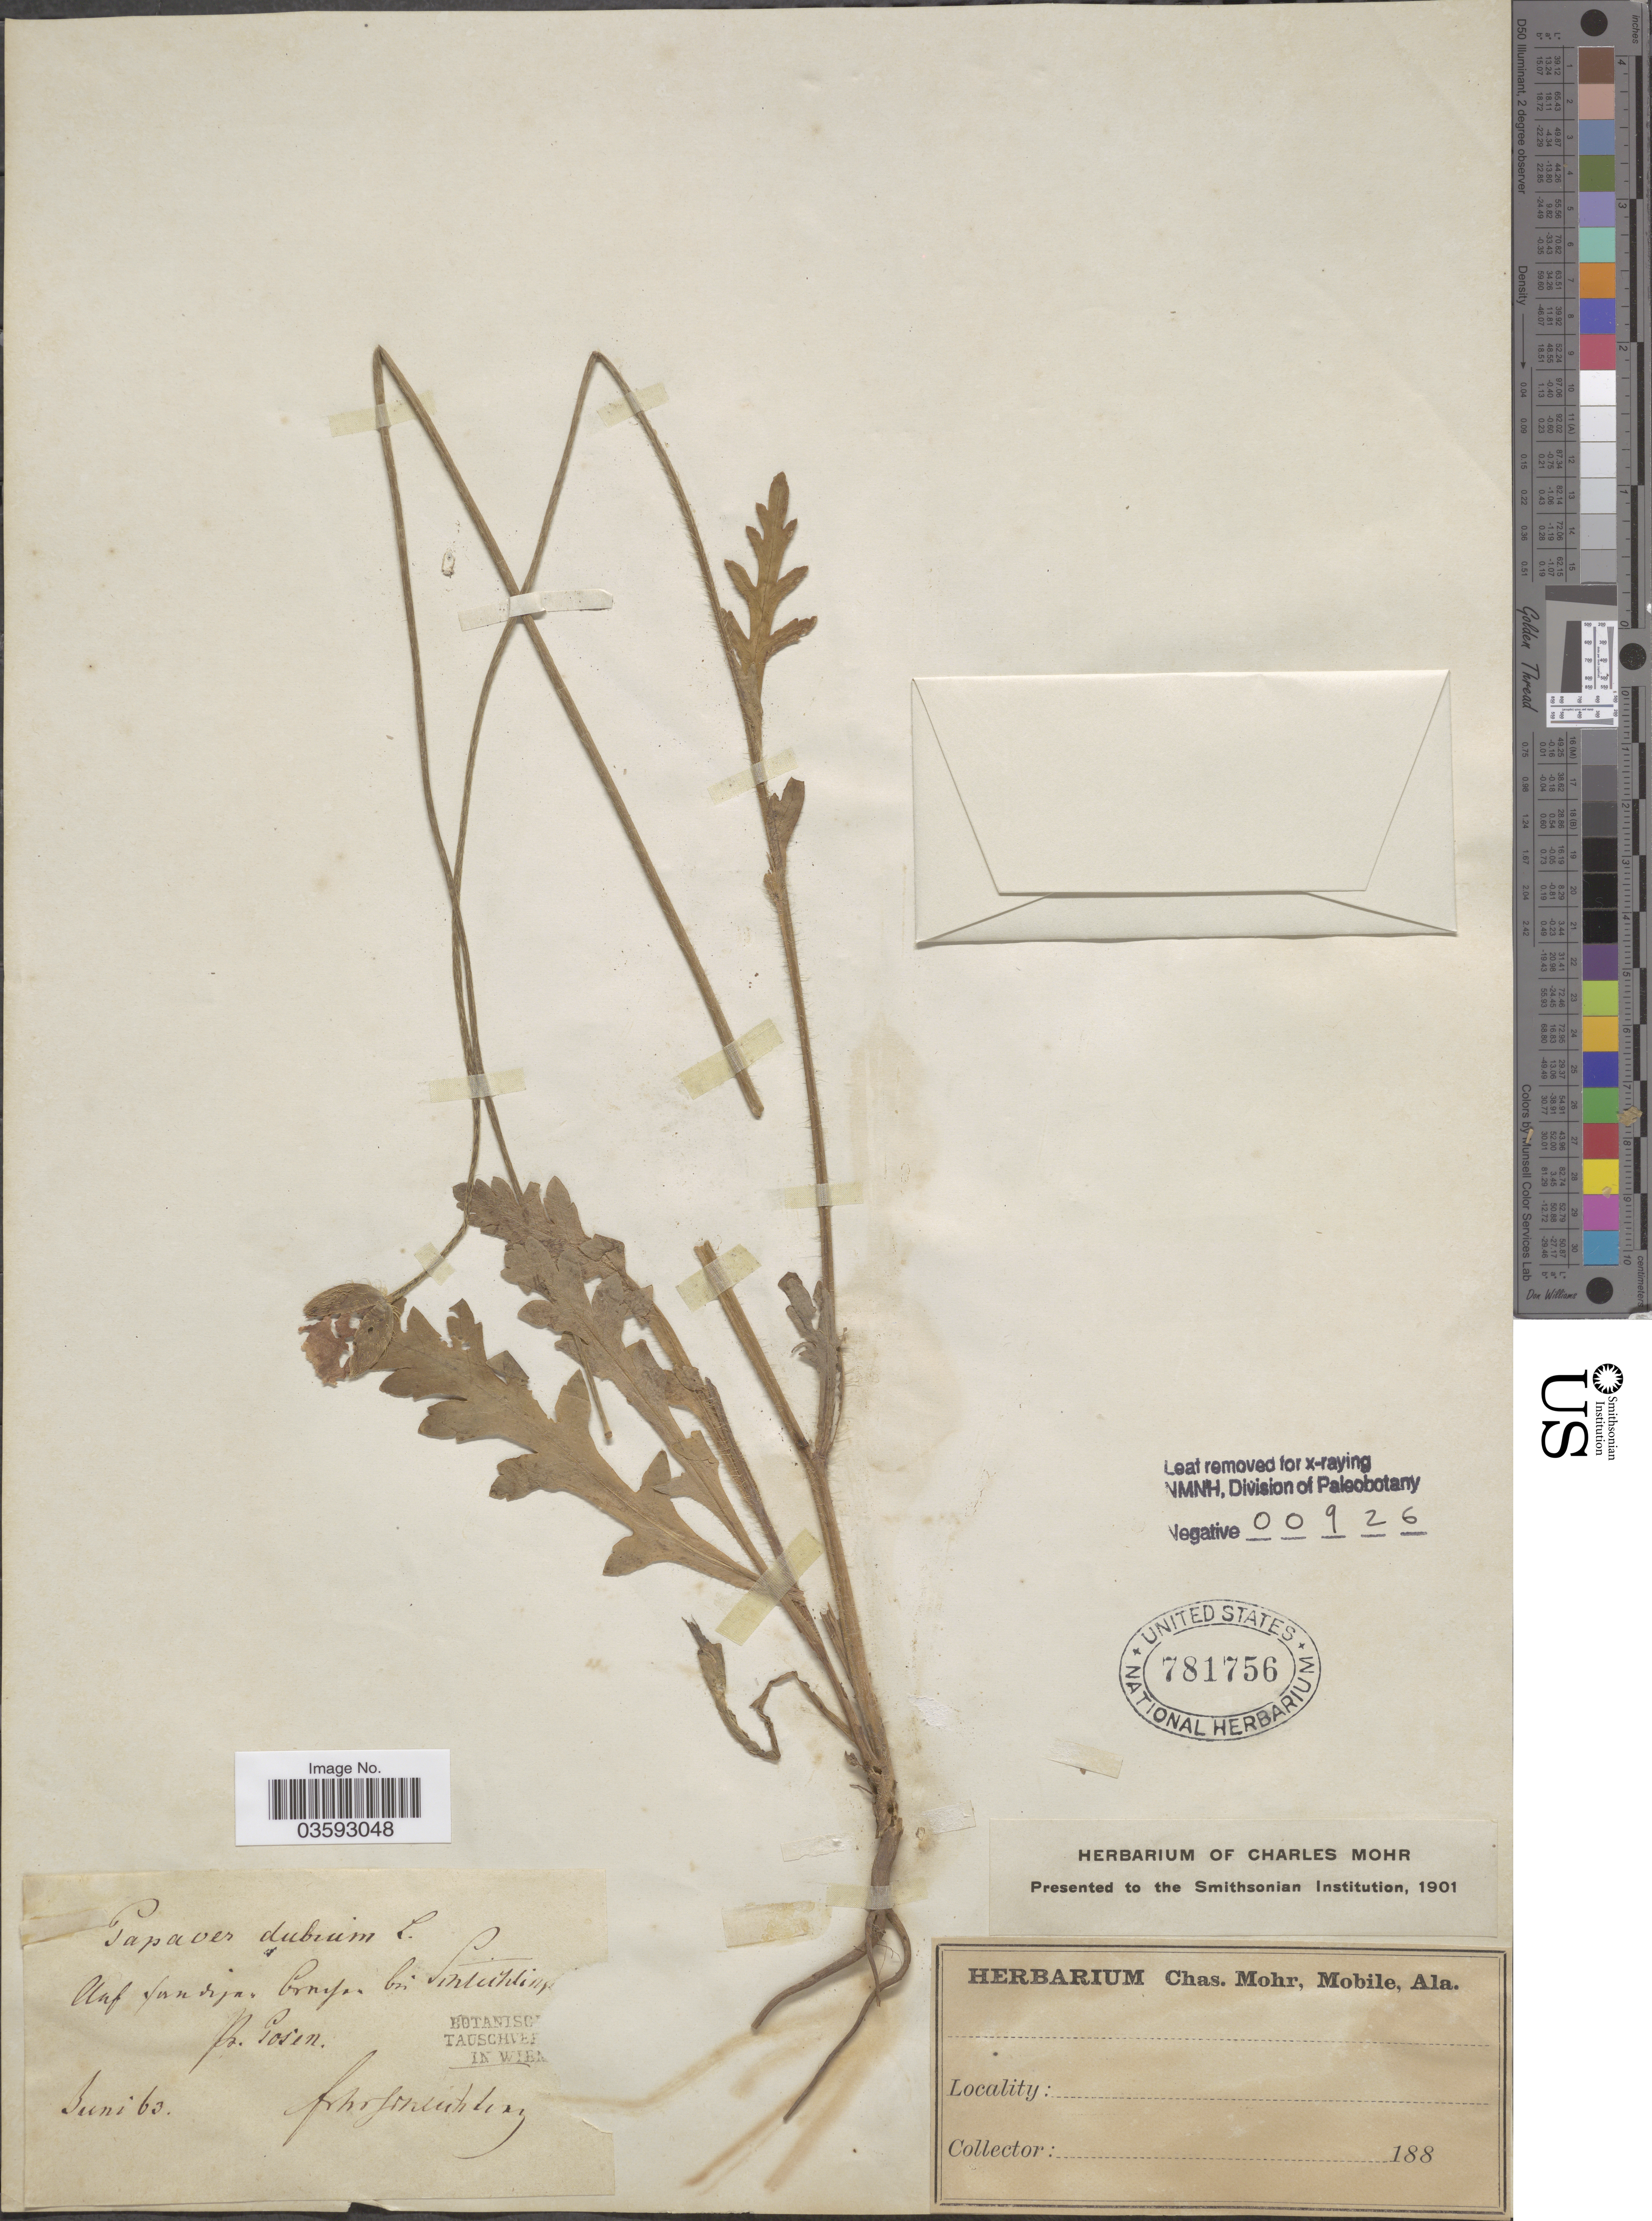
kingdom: Plantae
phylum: Tracheophyta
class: Magnoliopsida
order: Ranunculales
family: Papaveraceae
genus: Papaver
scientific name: Papaver dubium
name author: L.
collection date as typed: Transcribed d/m/y: /6/63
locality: Auf fundign brnissu bei Sintuchlinz pr. Posen. [interpreted]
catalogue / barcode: US 781756